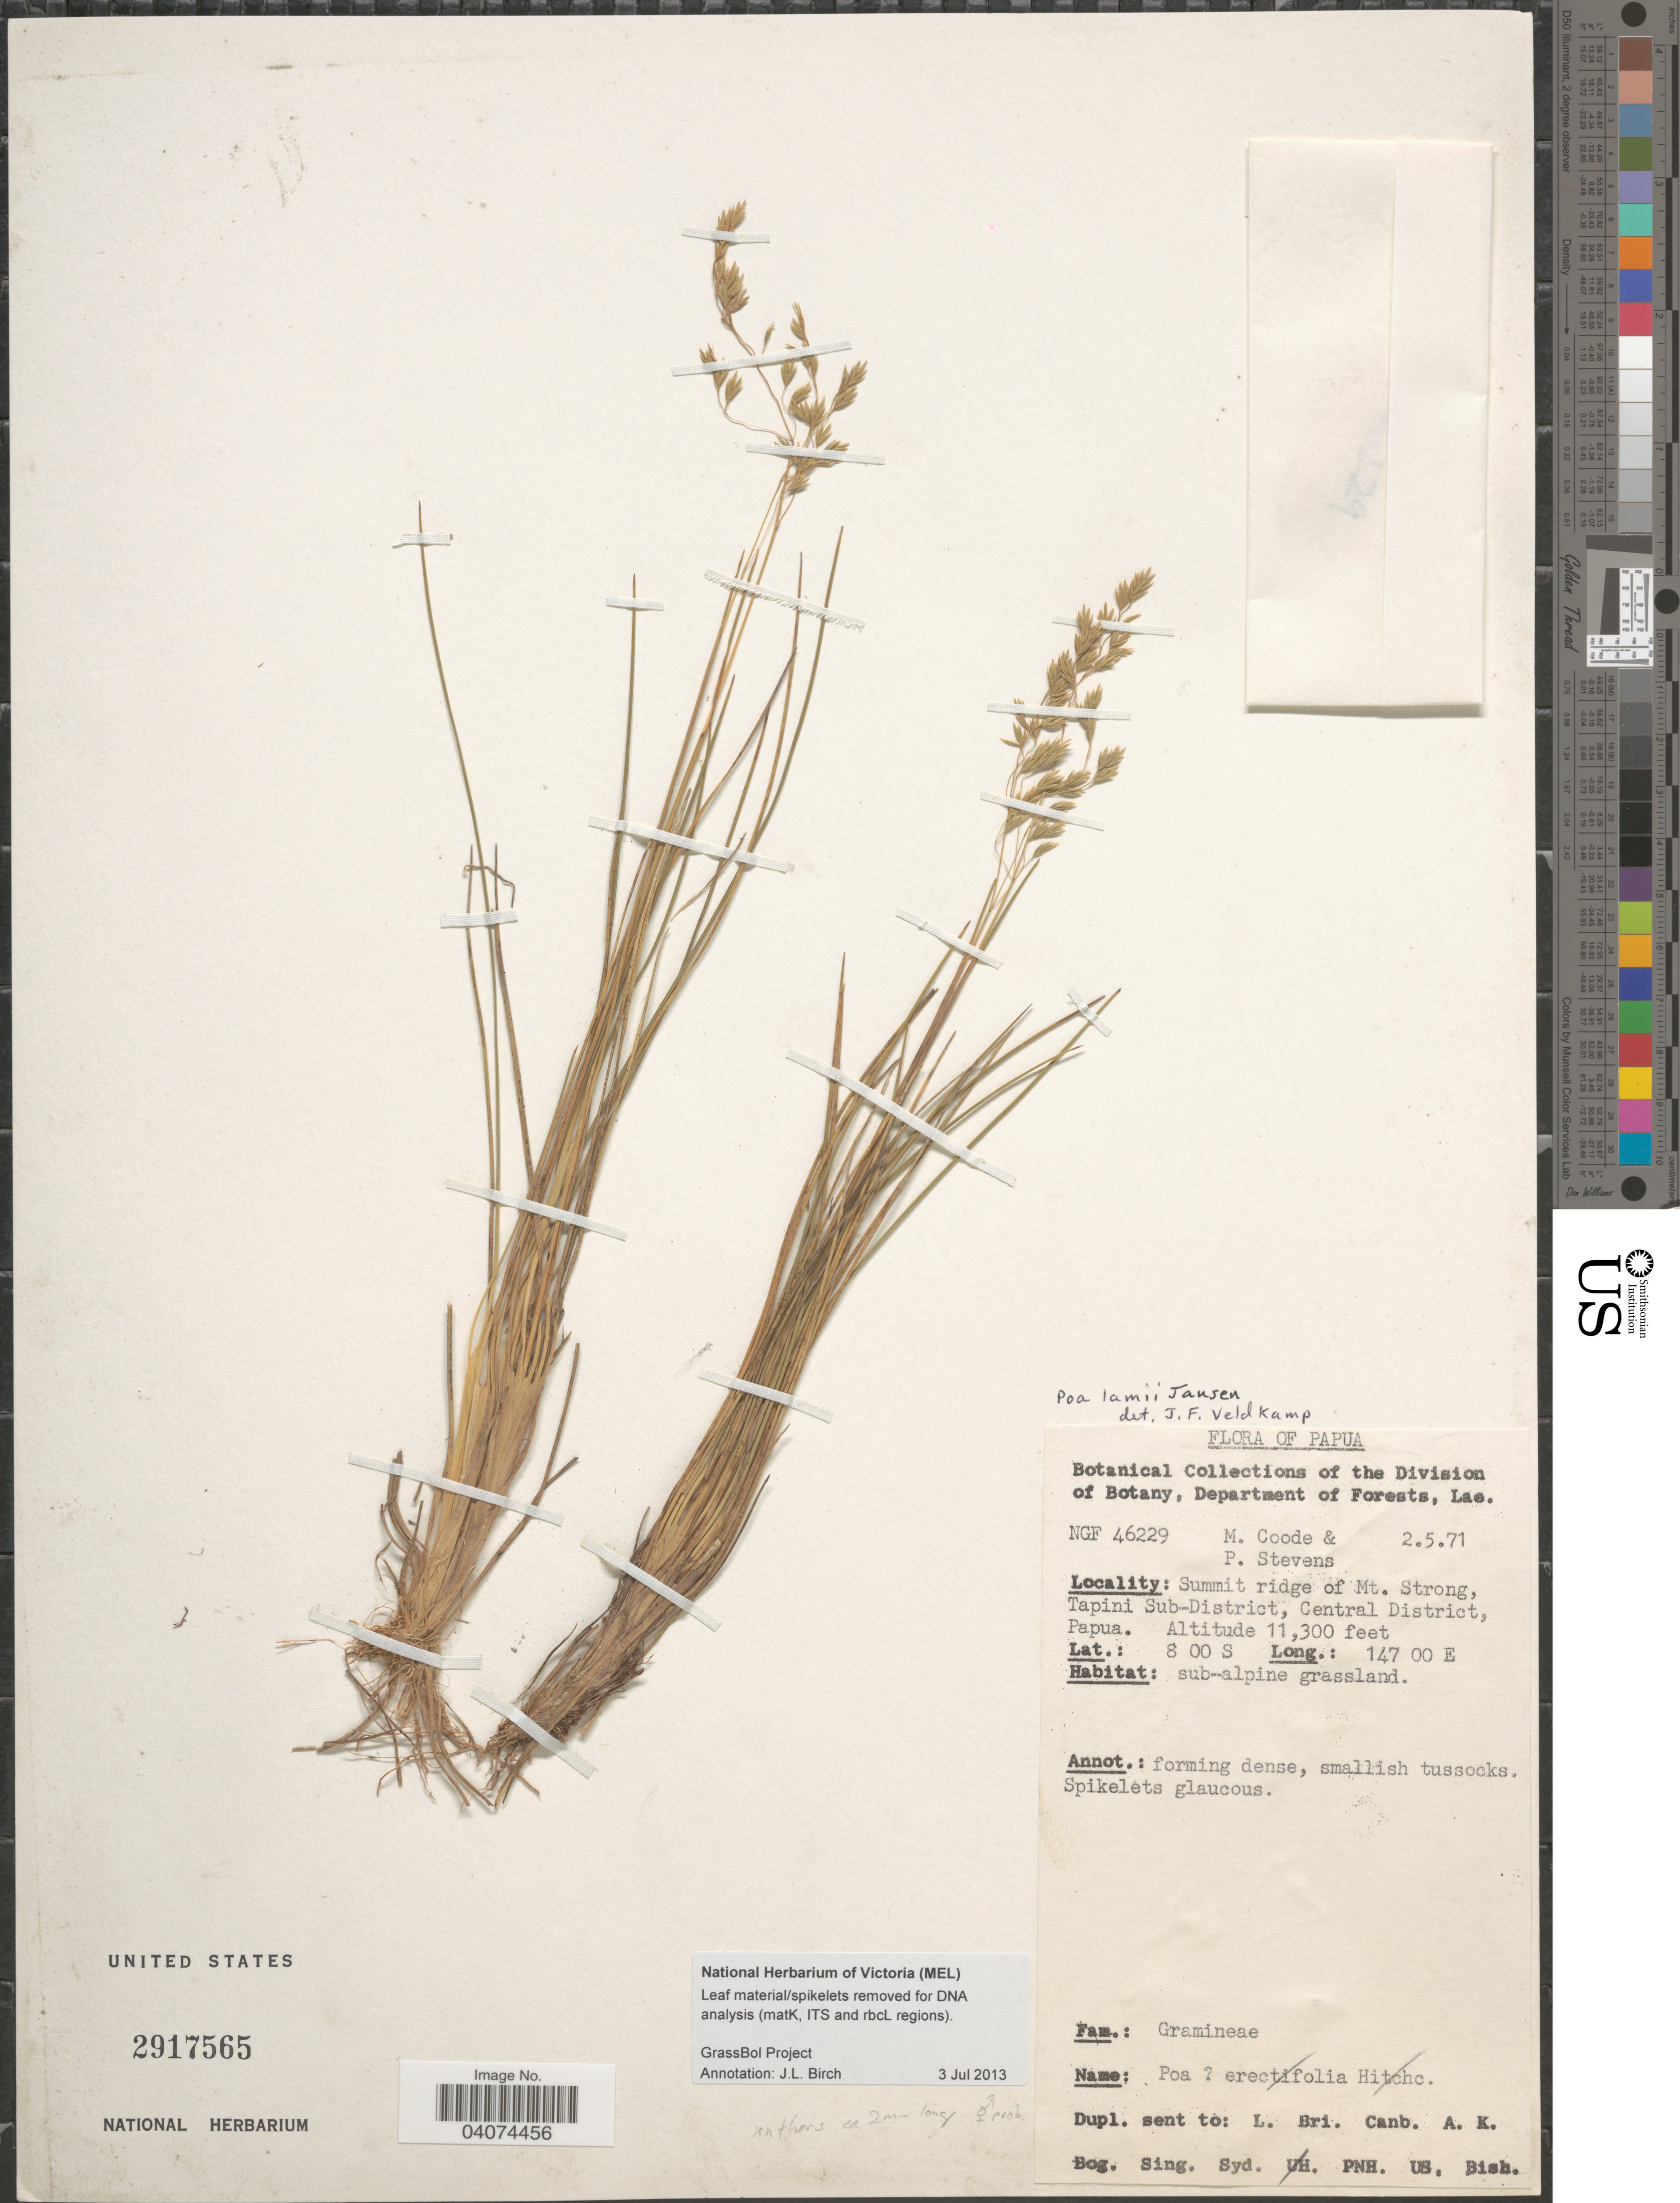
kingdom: Plantae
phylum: Tracheophyta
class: Liliopsida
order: Poales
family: Poaceae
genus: Poa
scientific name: Poa lamii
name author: Jansen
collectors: M. Coode & P. F. Stevens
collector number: NGF 46229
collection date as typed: Transcribed d/m/y: 2/5/71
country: Papua New Guinea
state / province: Central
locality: Papua. Summit ridge of Mt. Strong, Tapini Sub-District, Central District, Papua.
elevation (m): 3444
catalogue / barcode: US 2917565